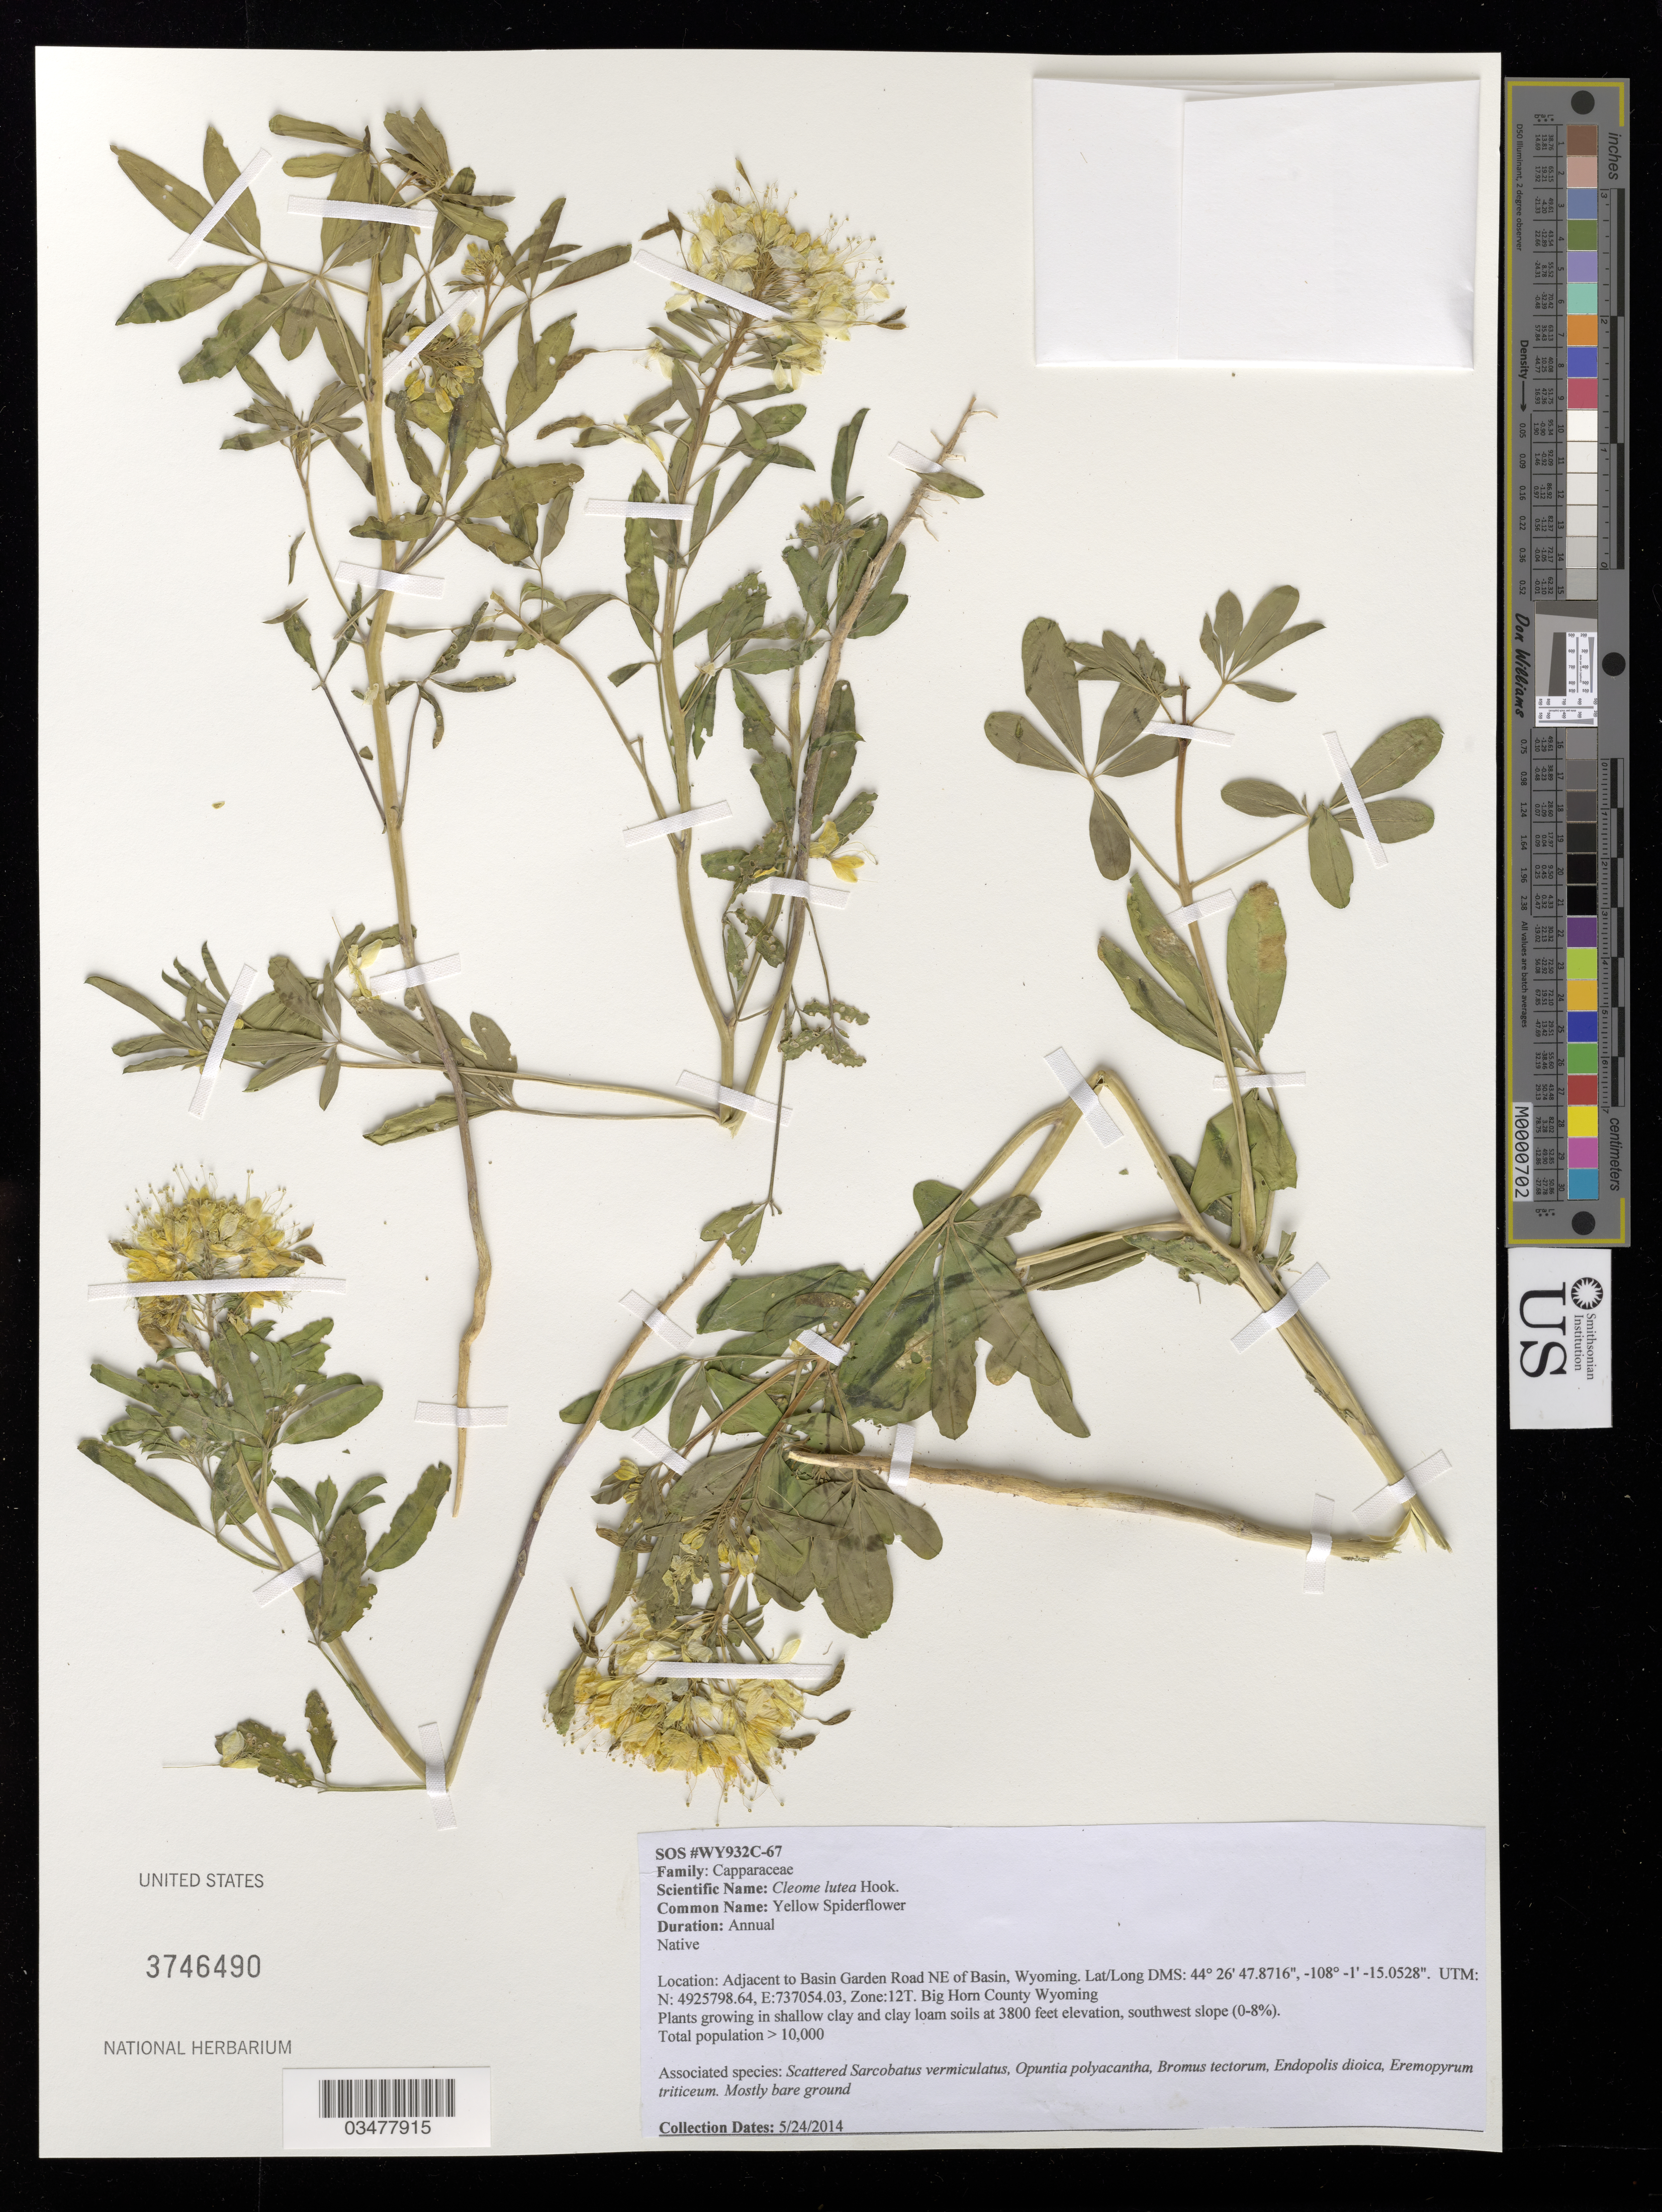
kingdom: Plantae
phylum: Tracheophyta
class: Magnoliopsida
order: Brassicales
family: Cleomaceae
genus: Cleomella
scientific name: Cleomella lutea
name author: (Hook.) Roalson & J.C. Hall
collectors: L. King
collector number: WY932C-67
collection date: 2014-05-24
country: United States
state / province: Wyoming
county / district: Big Horn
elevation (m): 1171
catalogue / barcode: US 3746490